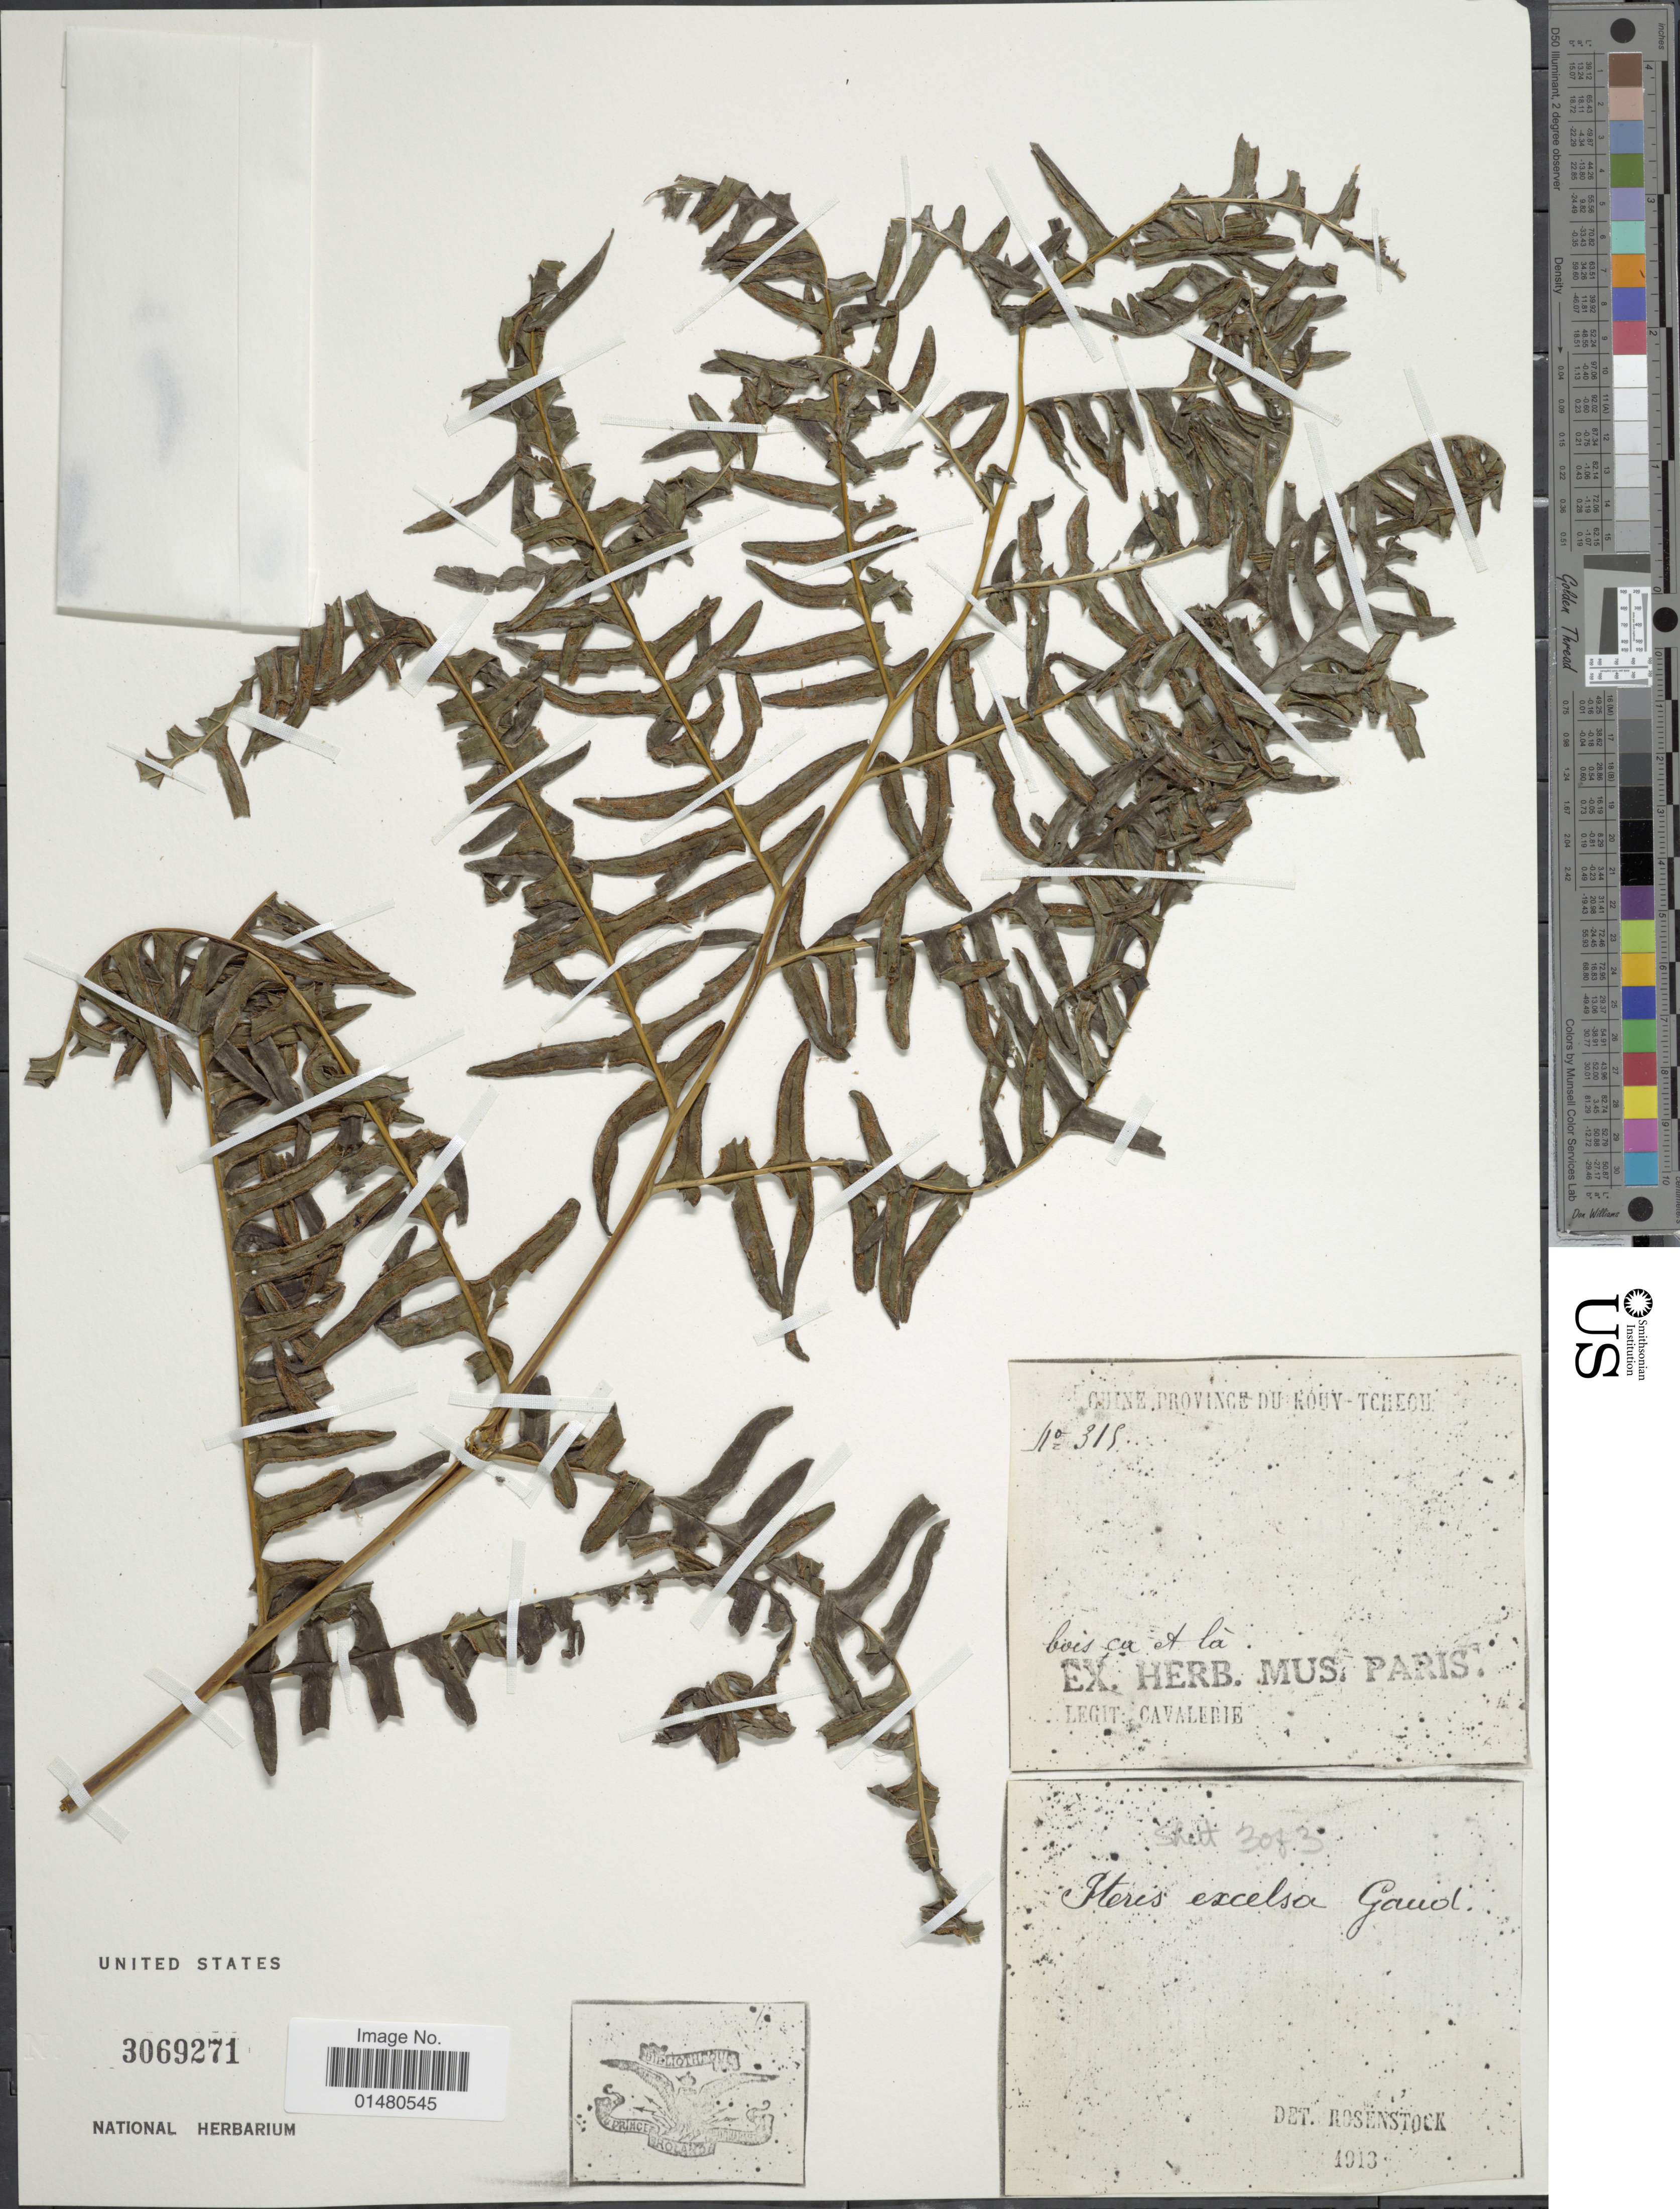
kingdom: Plantae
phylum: Tracheophyta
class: Polypodiopsida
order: Polypodiales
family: Pteridaceae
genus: Pteris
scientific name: Pteris excelsa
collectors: -. Cavalerie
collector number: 319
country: China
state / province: Guizhou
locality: Bois ca A la [interpreted]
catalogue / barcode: US 3069271